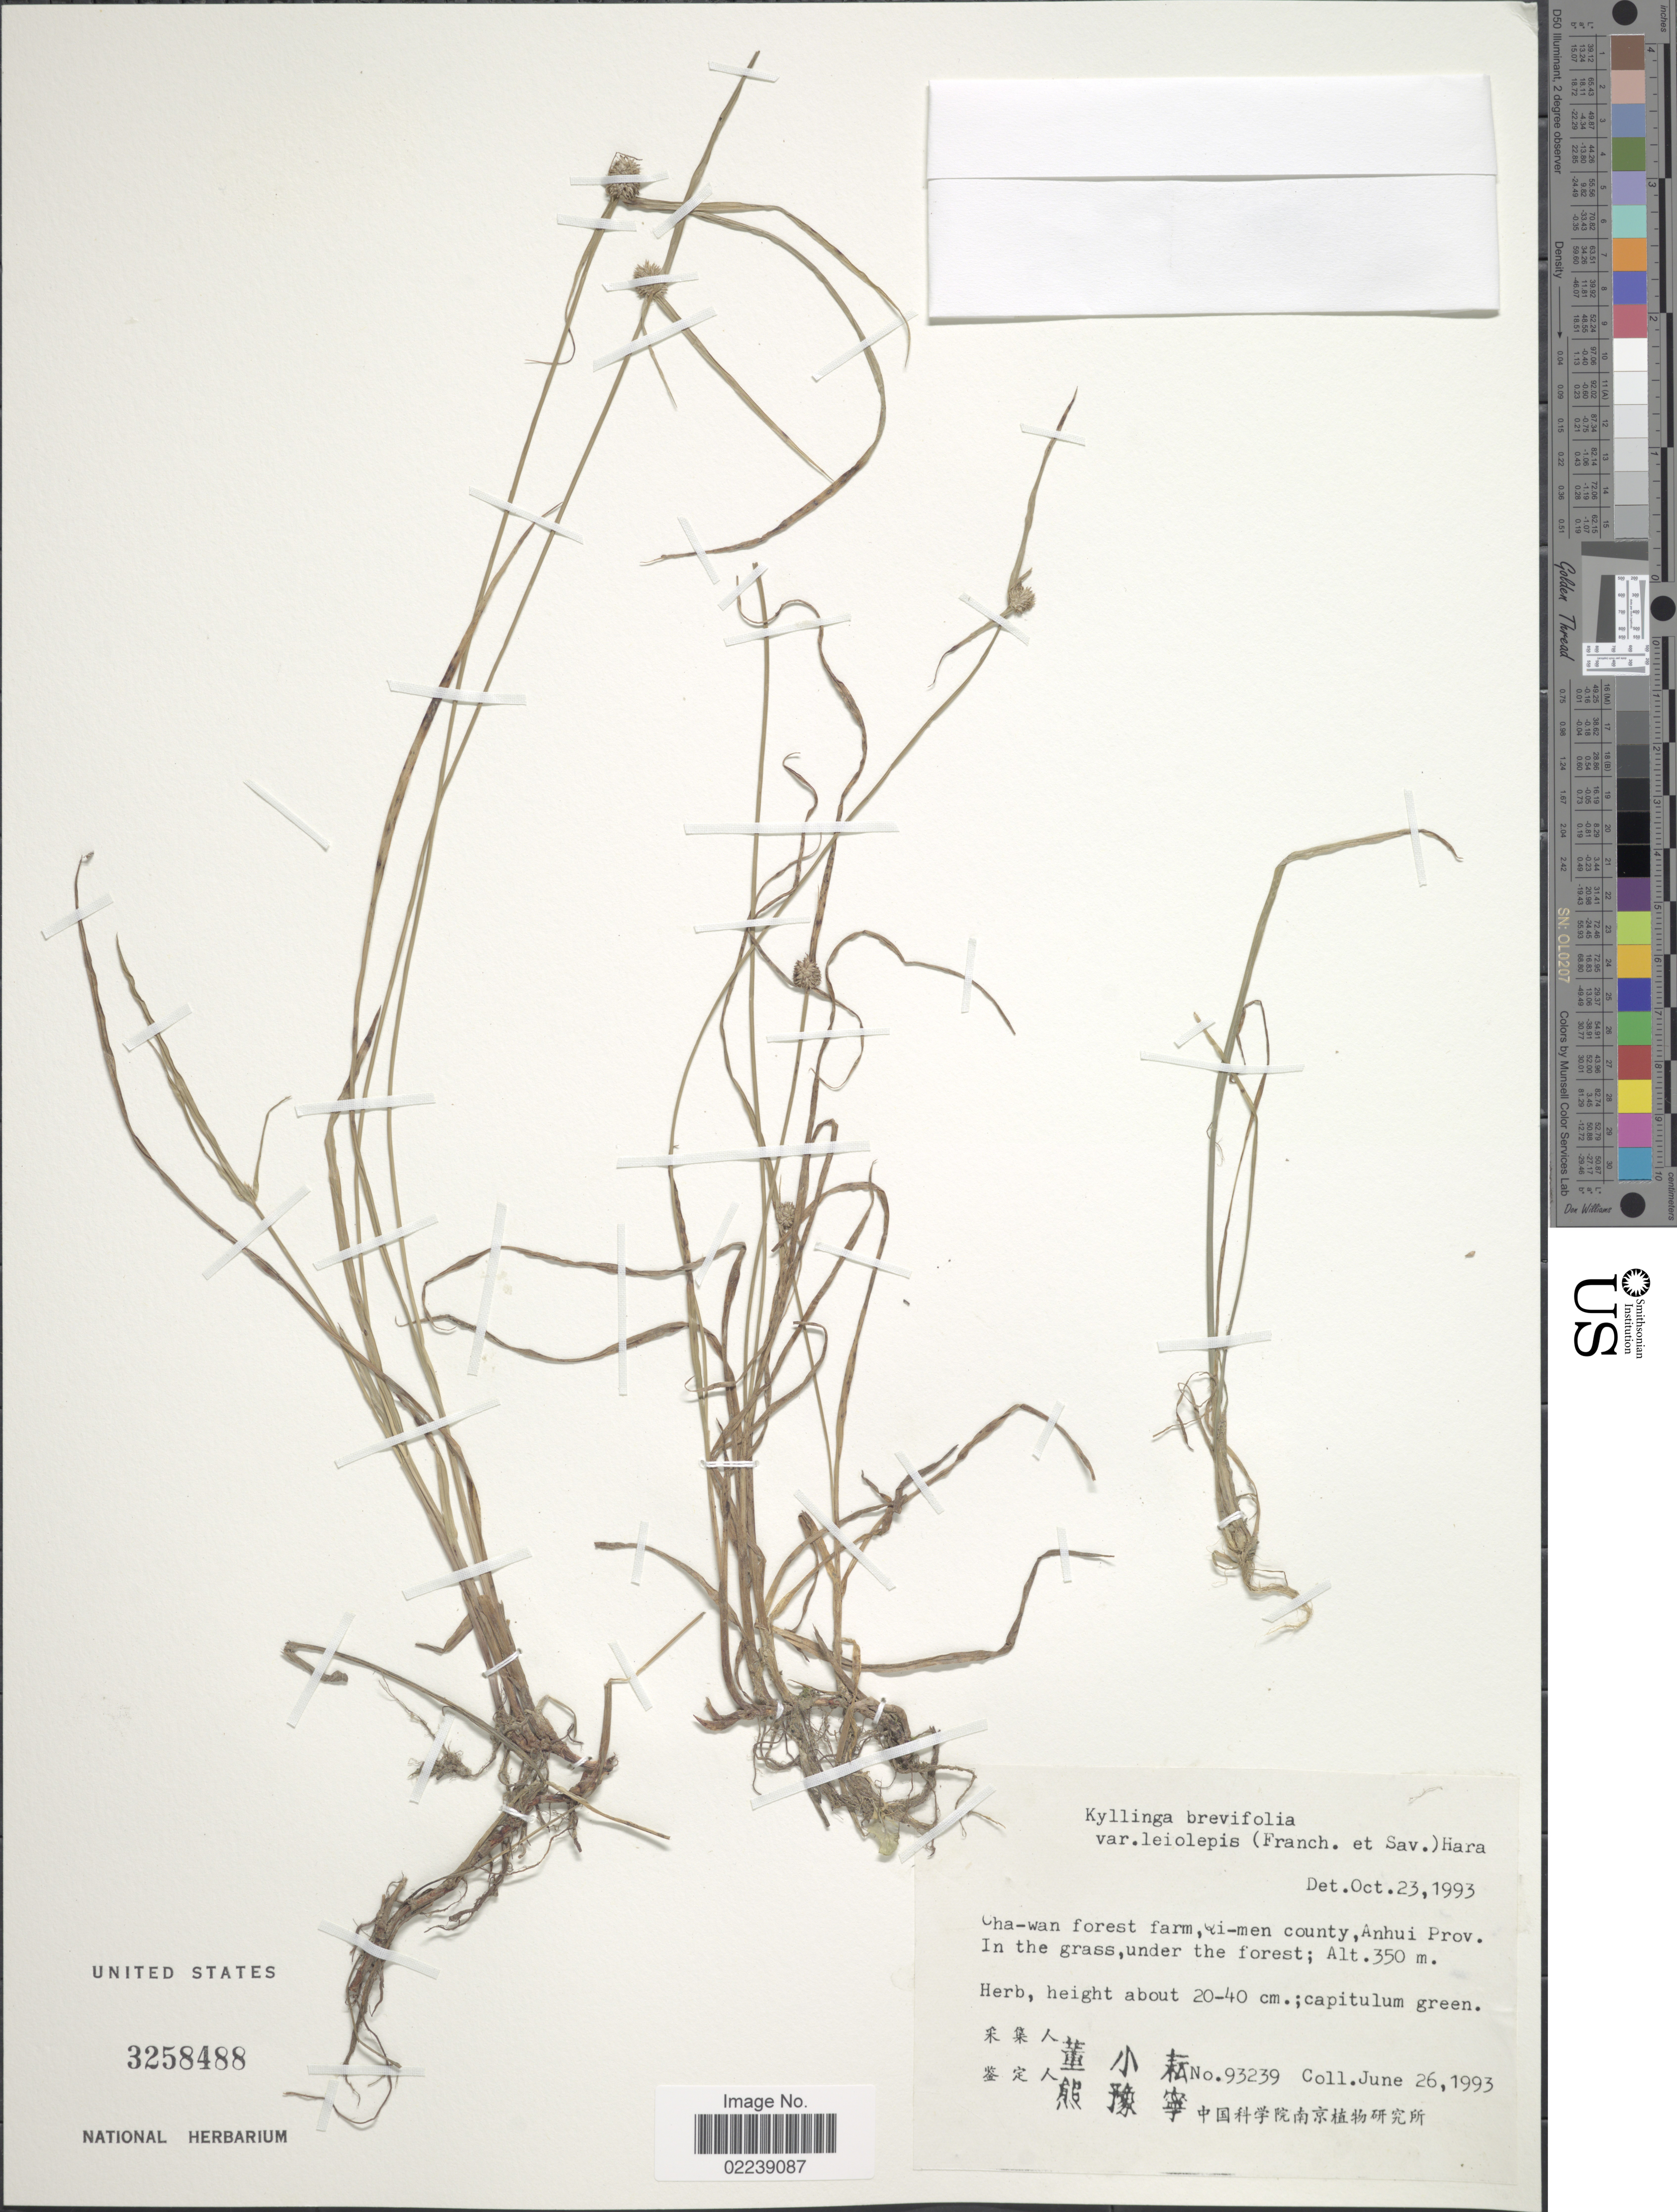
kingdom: Plantae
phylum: Tracheophyta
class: Liliopsida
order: Poales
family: Cyperaceae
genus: Cyperus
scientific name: Cyperus brevifolius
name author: (Rottb.) Hassk.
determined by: Strong, M. T., (US), Smithsonian Institution - National Museum of Natural History (UNITED STATES)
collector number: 93239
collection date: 1993-06-26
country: China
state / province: Anhui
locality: Cha-wan forest farm, Qi-men county, Anhui Prov.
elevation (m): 350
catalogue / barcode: US 3258488